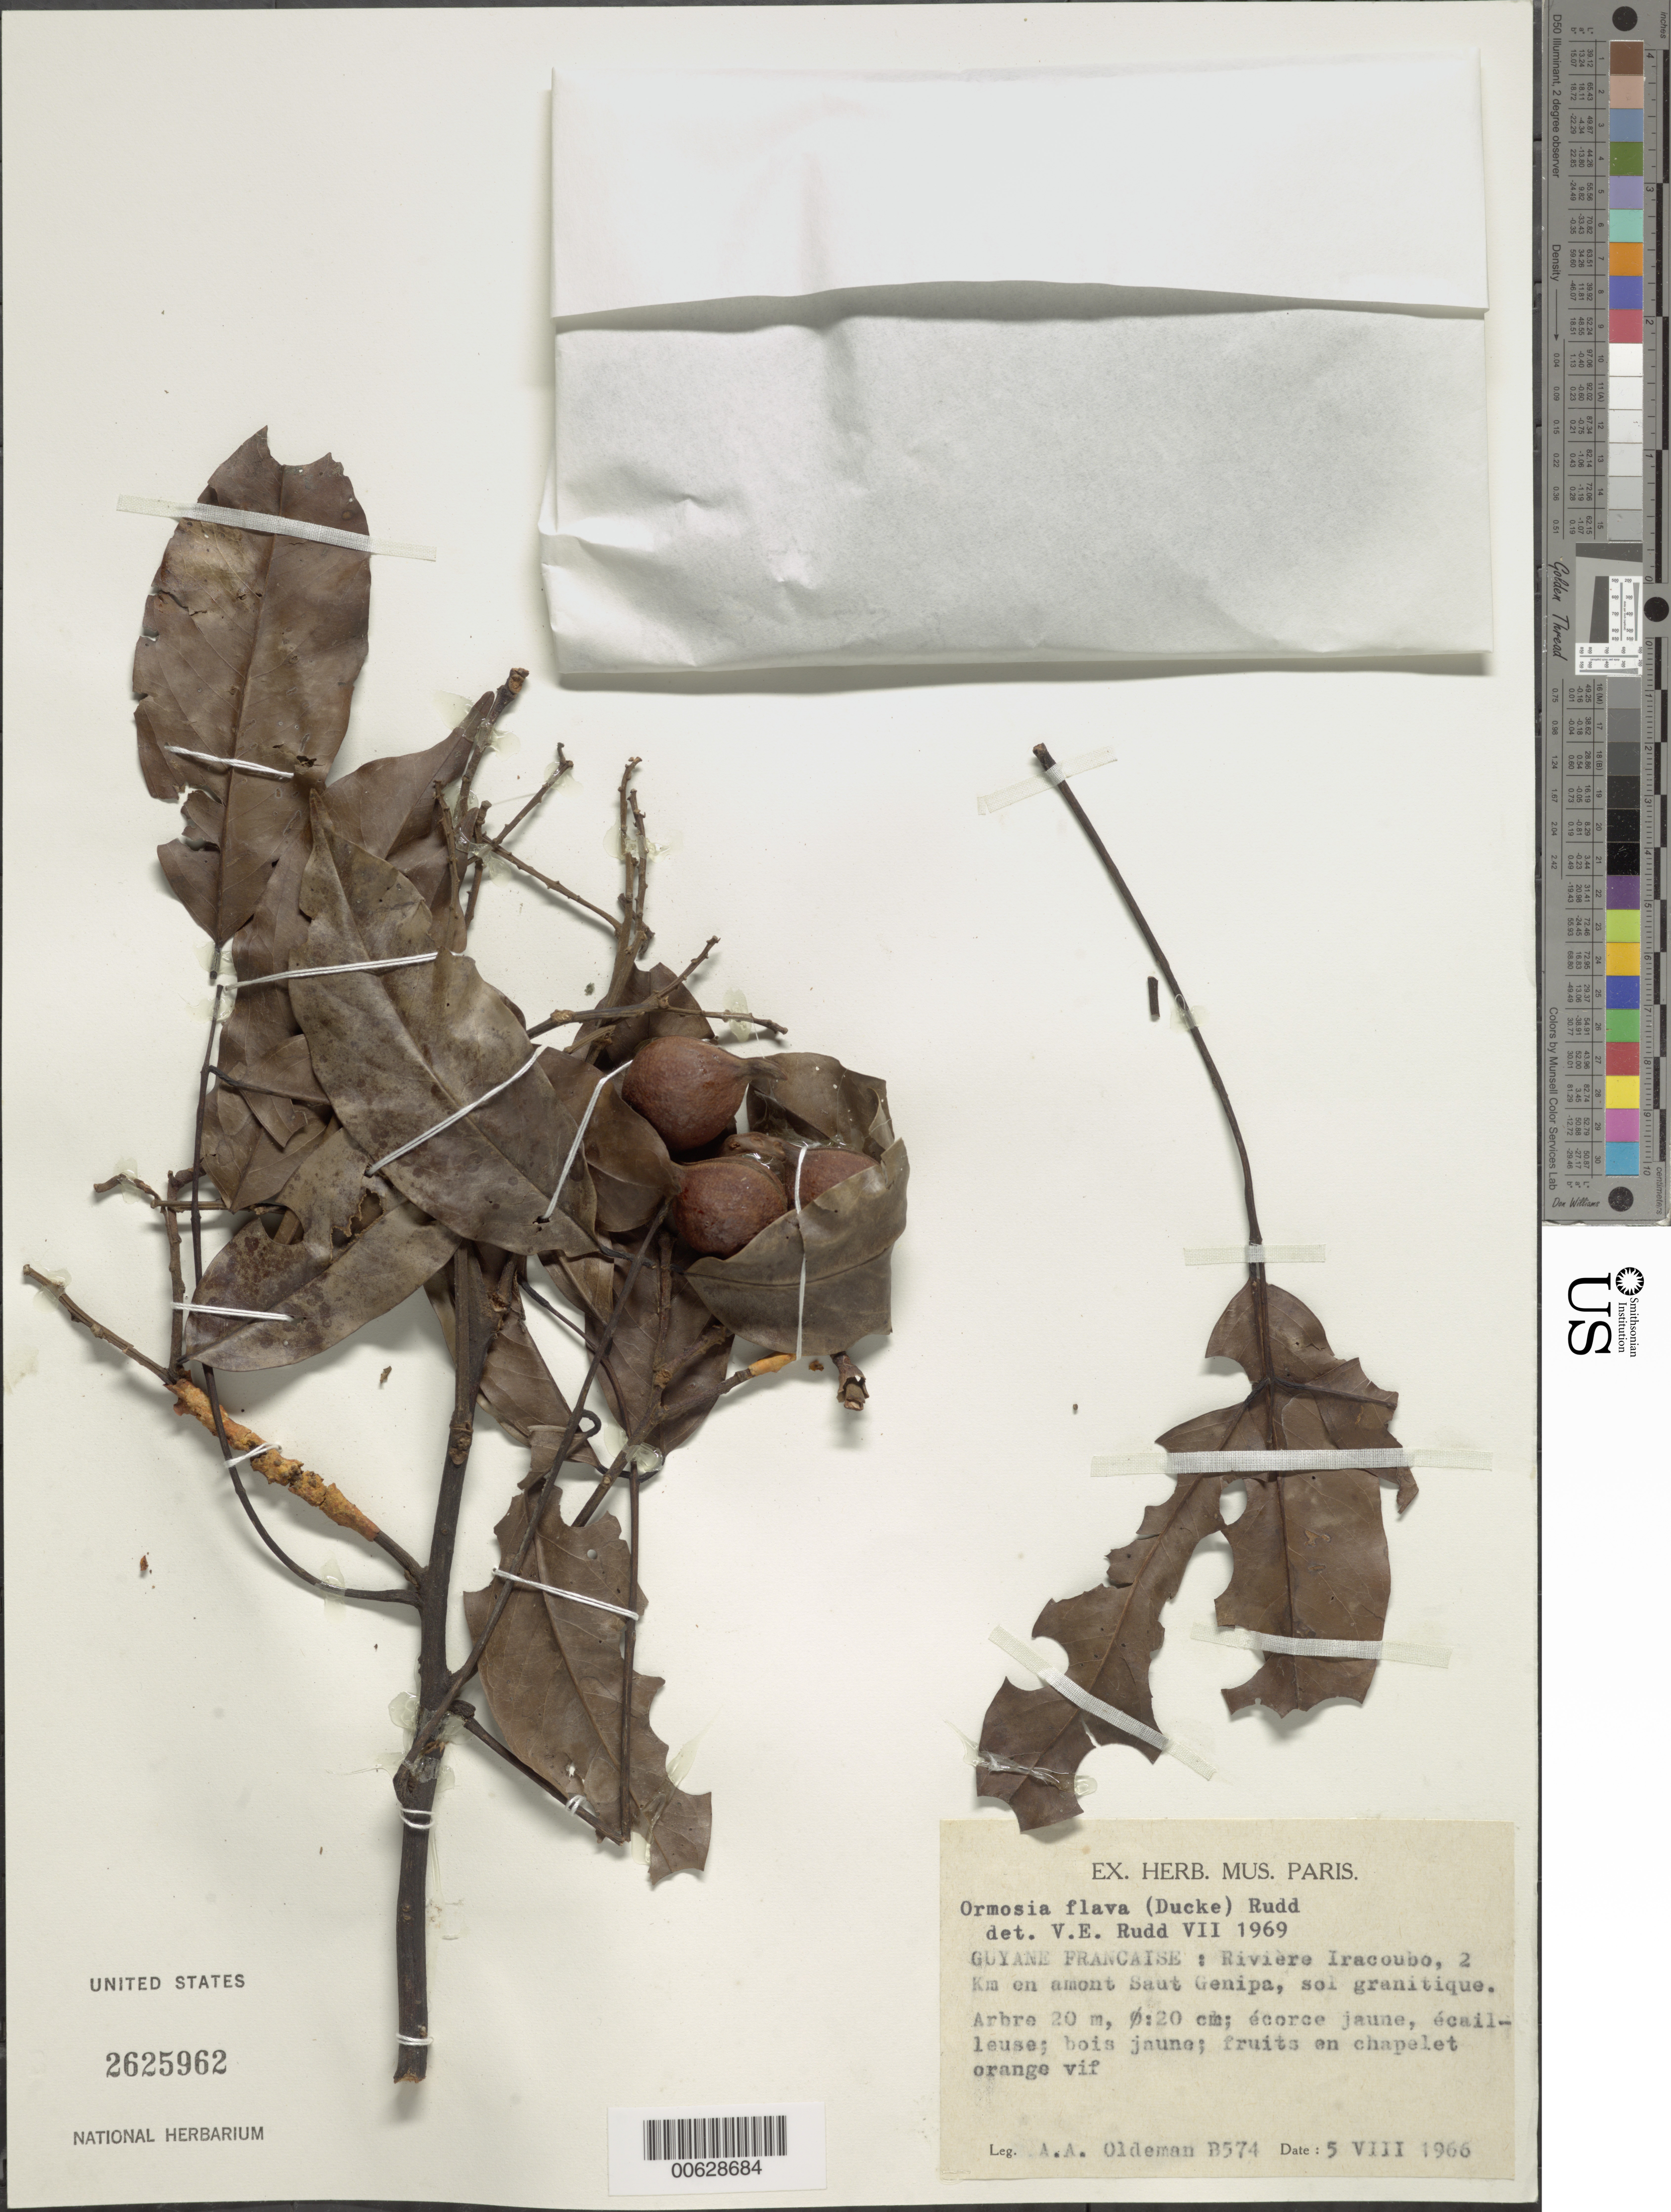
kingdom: Plantae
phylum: Tracheophyta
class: Magnoliopsida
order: Fabales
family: Fabaceae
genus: Ormosia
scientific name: Ormosia flava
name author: (Ducke) Rudd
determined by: Rudd, V. E.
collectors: R. Oldeman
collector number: B 574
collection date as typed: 5-Aug-66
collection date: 1966-08-05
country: French Guiana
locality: Rivière Iracoubo, Saut Génipa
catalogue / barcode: US 2625962